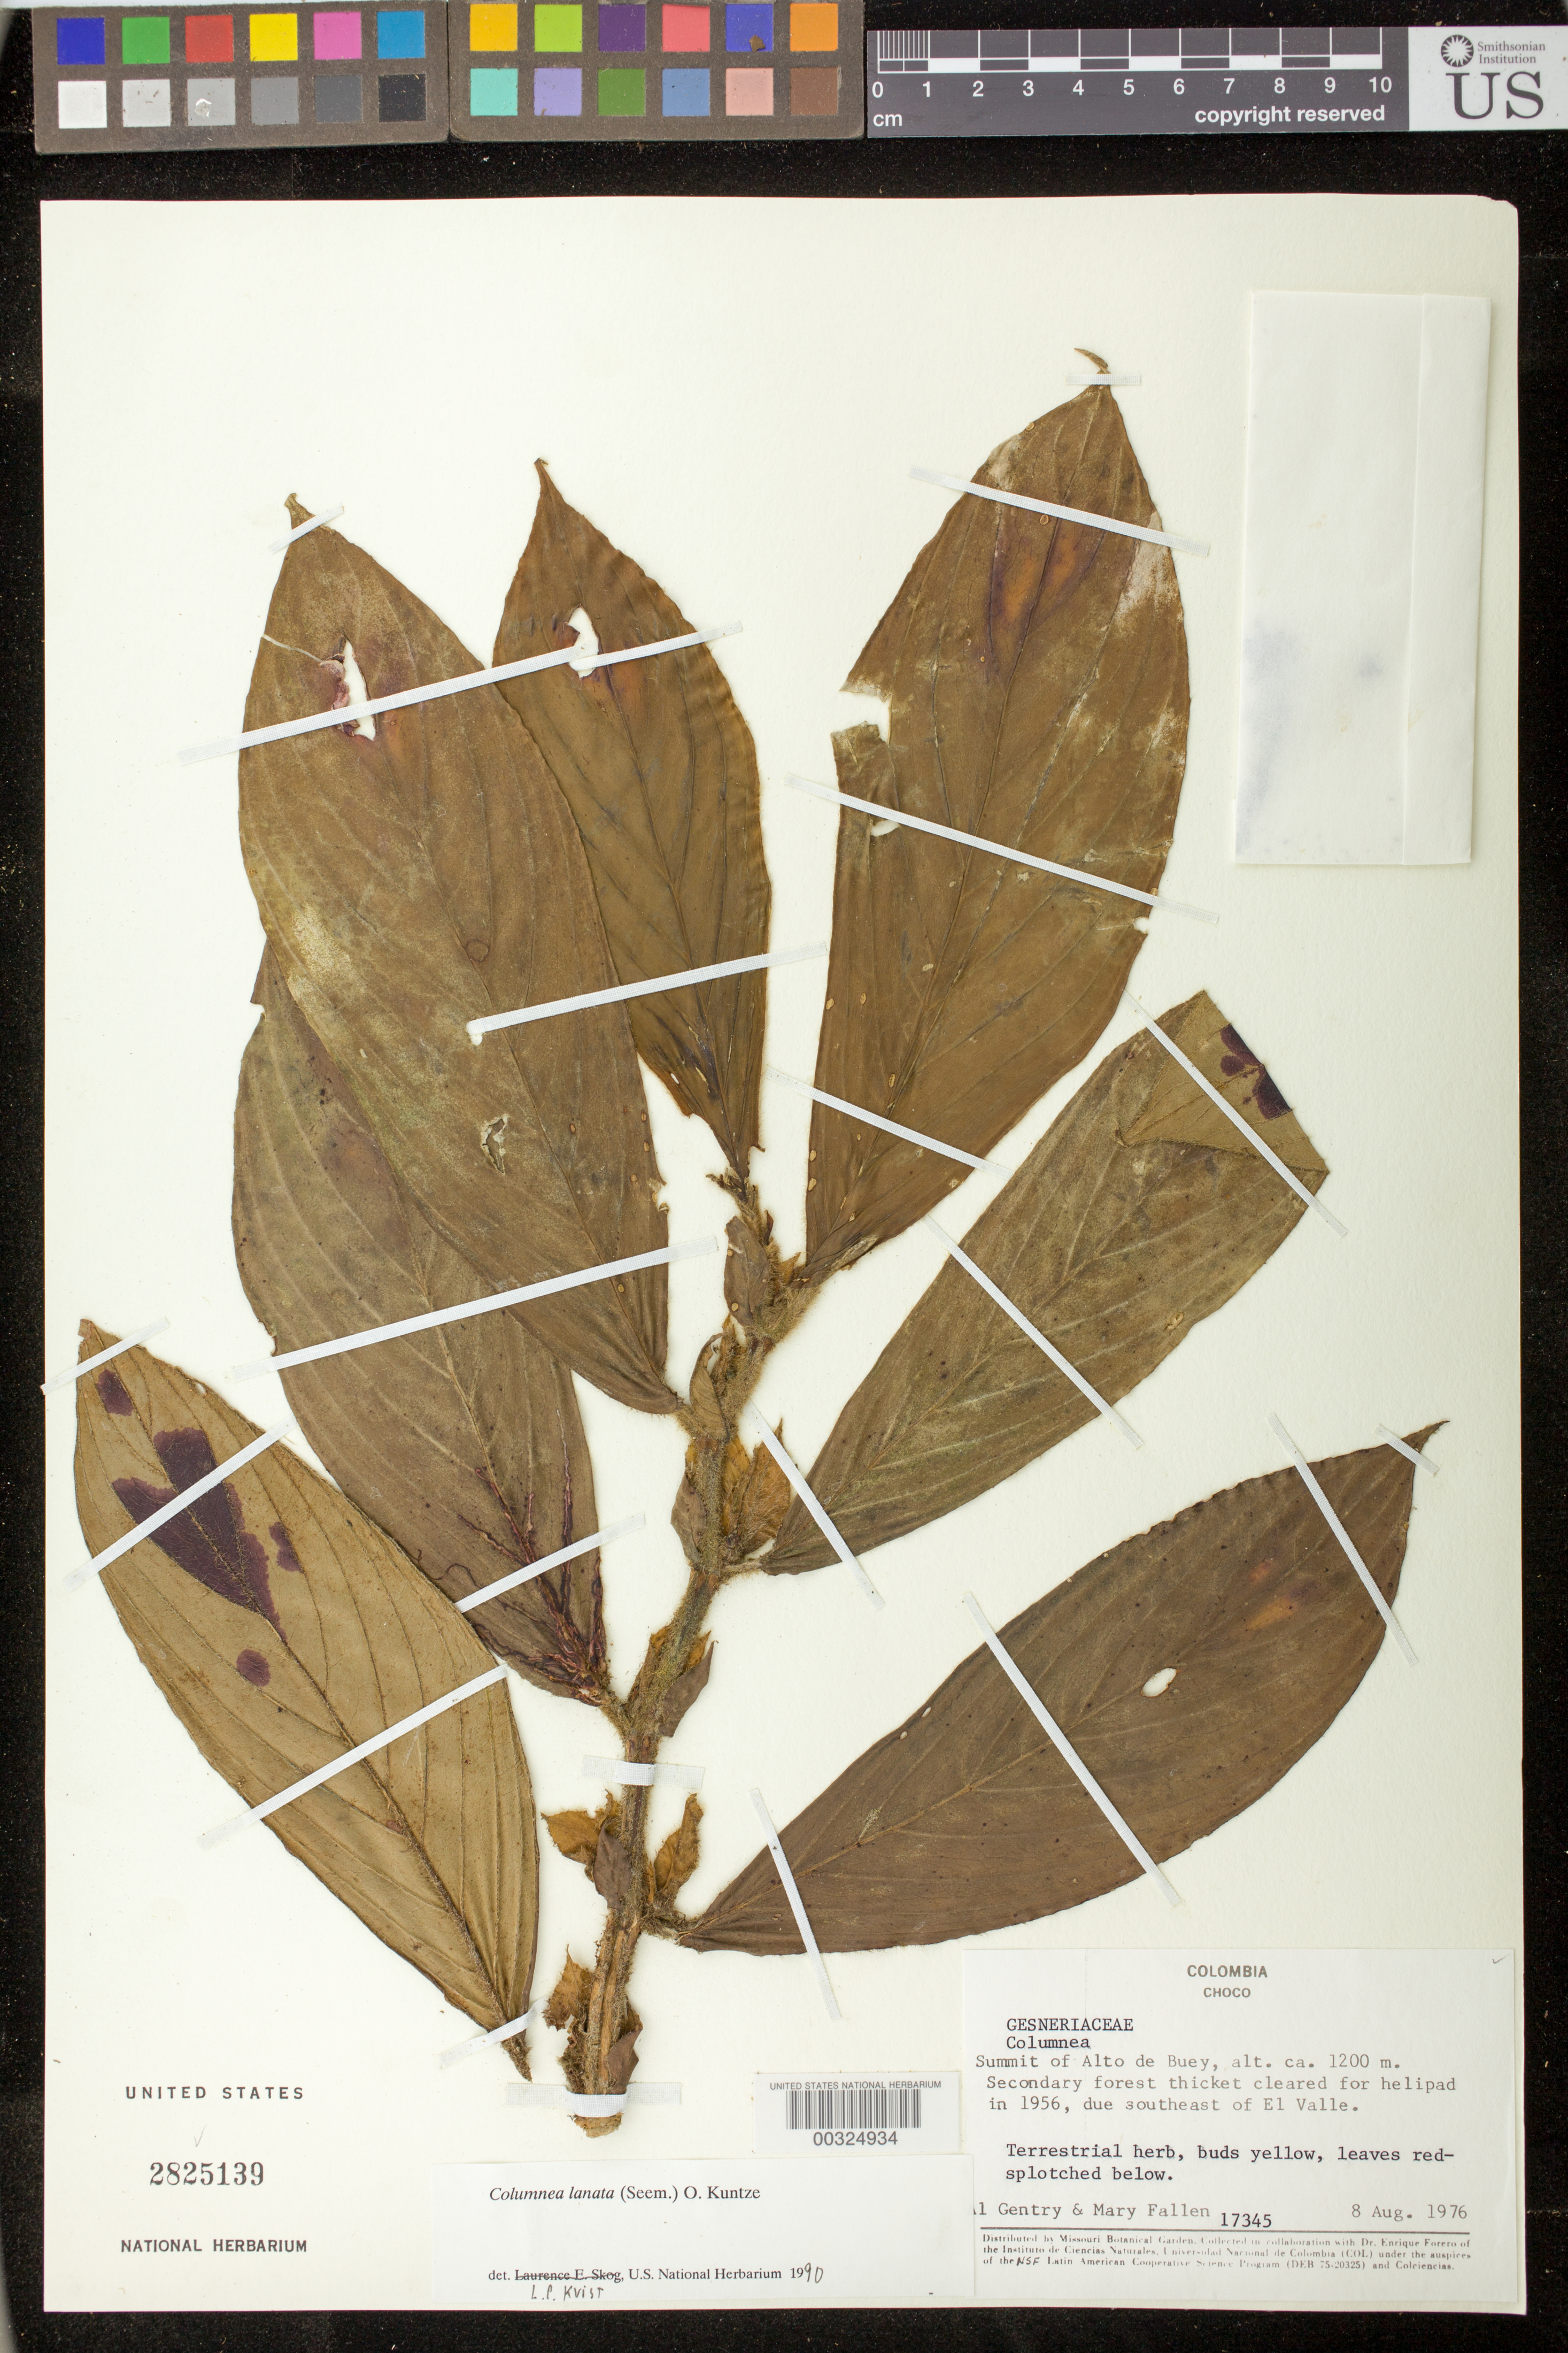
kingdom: Plantae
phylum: Tracheophyta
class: Magnoliopsida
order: Lamiales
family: Gesneriaceae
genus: Columnea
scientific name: Columnea lanata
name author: (Seem.) Kuntze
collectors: A. H. Gentry & M. Fallen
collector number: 17345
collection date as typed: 08 Aug 1976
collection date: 1976-08-08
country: Colombia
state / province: Chocó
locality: Summit of Alto de Buey, ..., due SE of Valle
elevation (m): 1200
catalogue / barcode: US 2825139